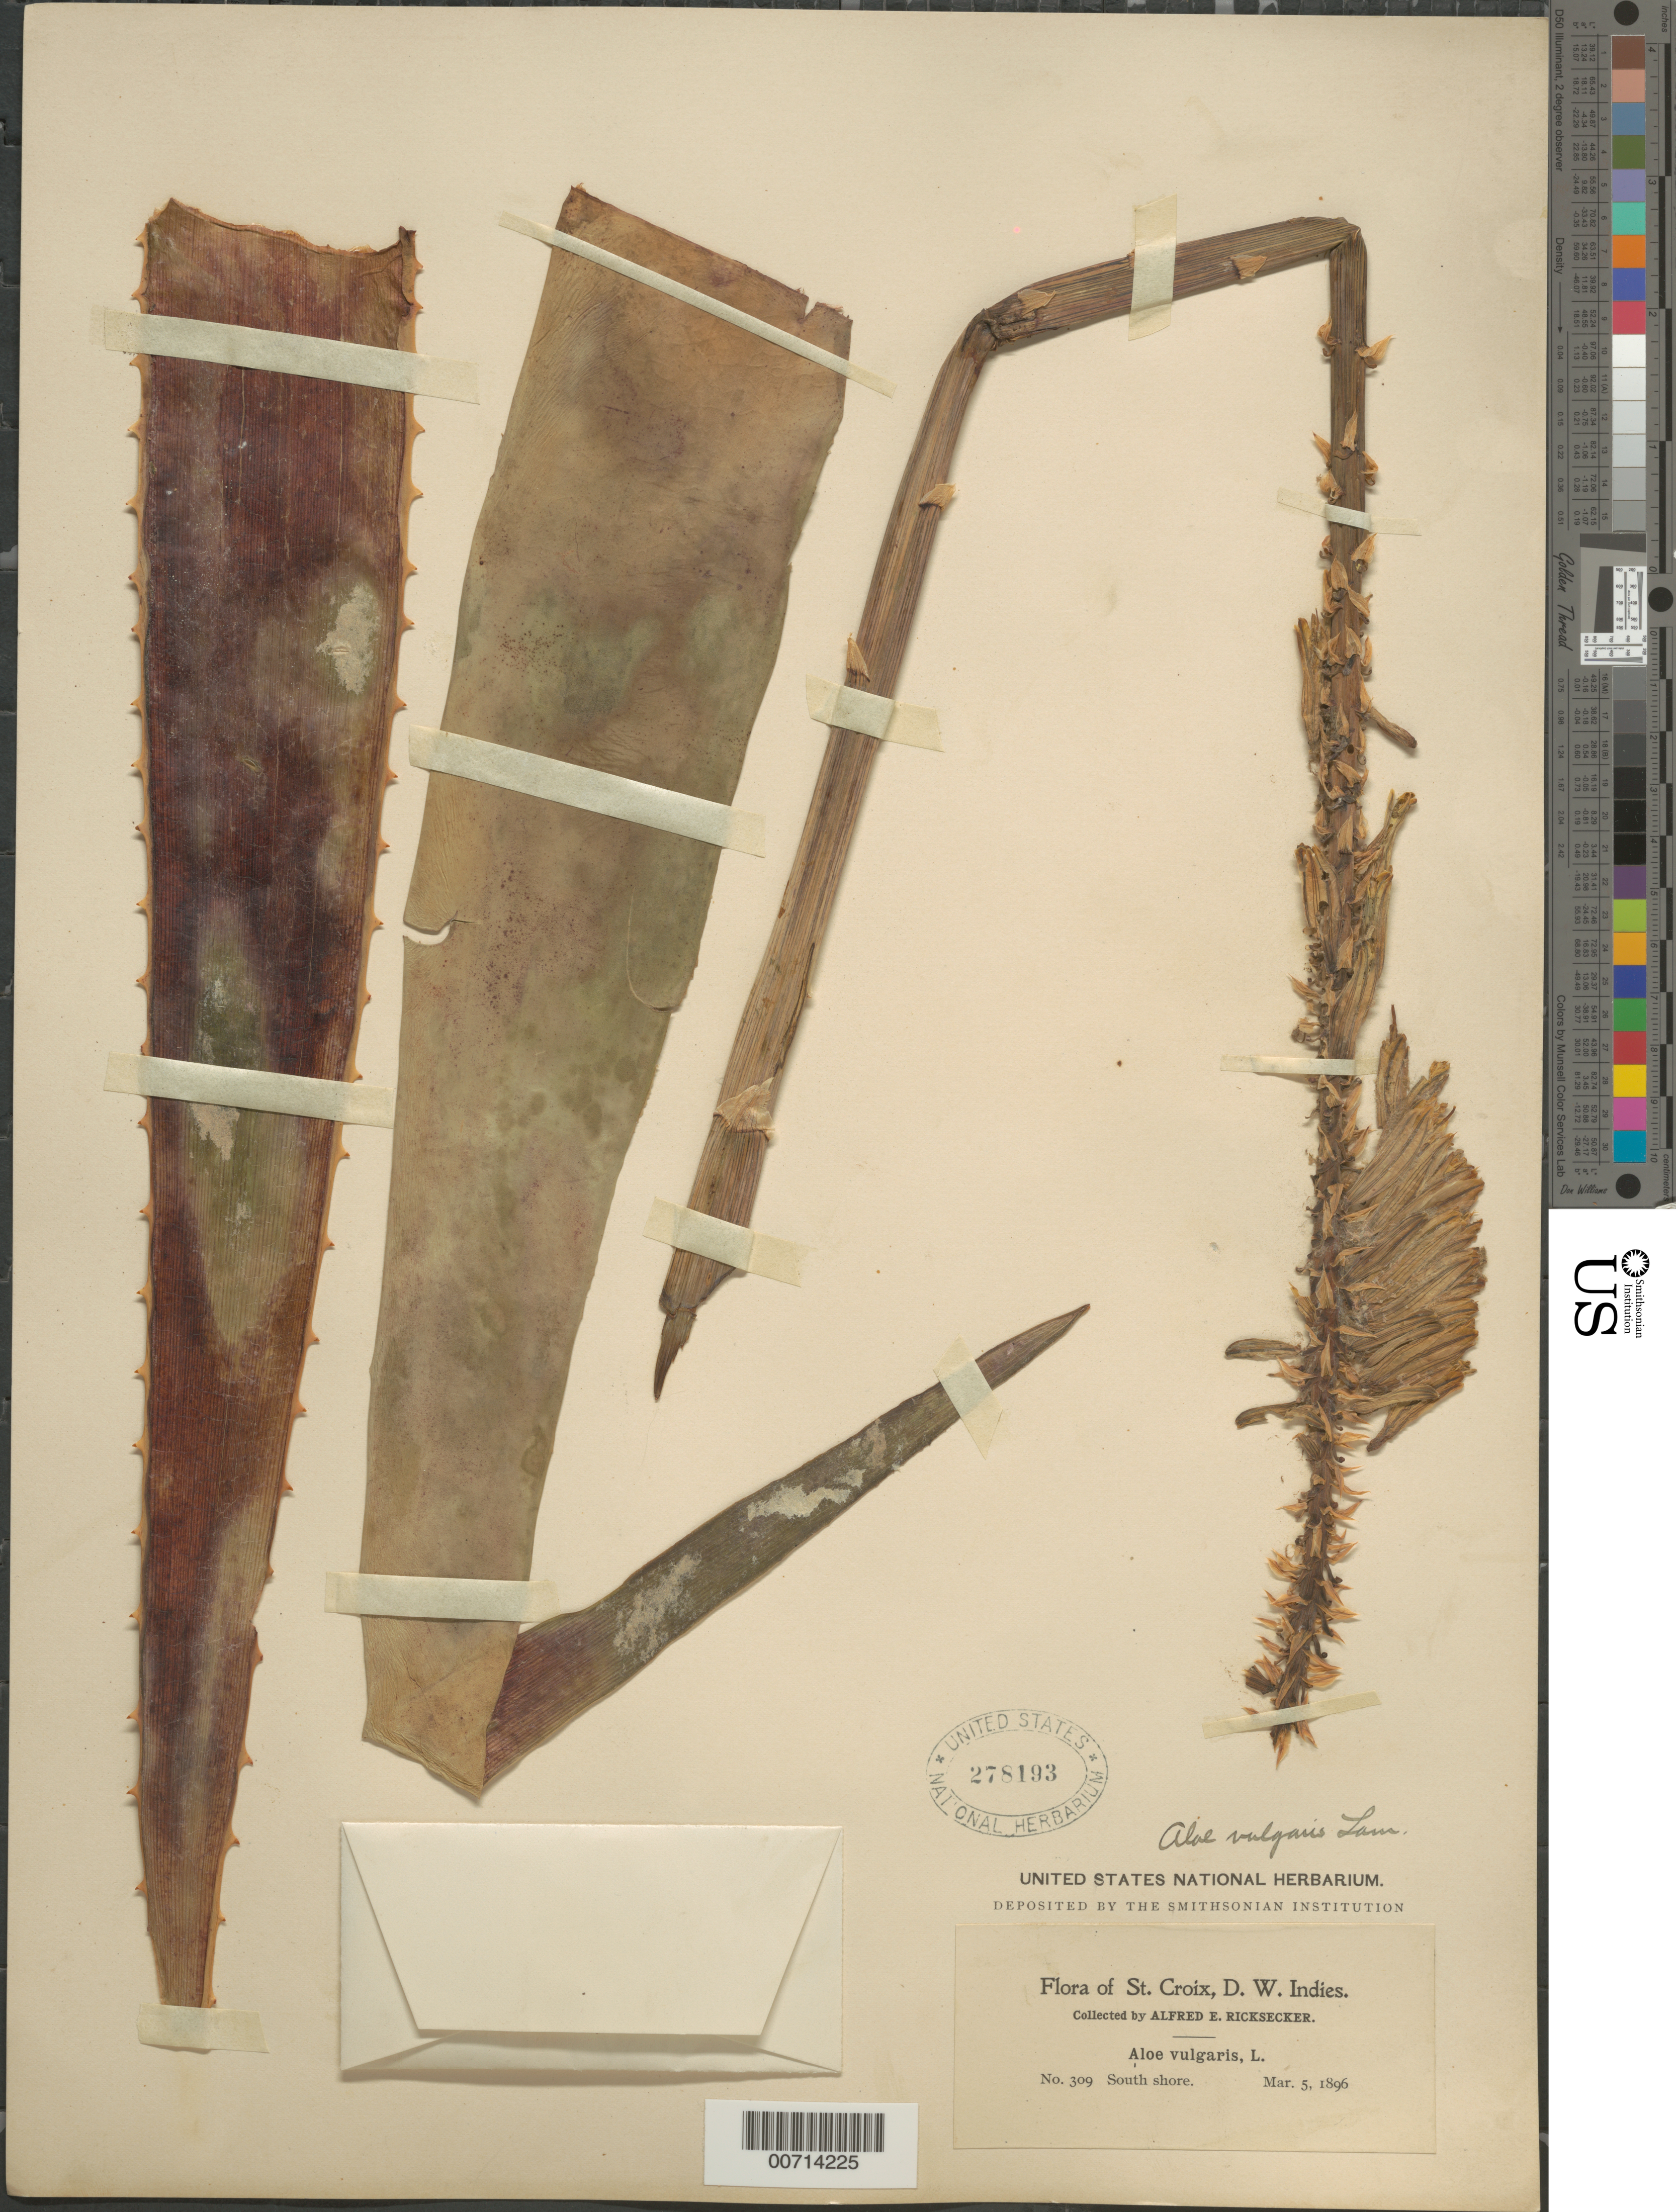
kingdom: Plantae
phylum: Tracheophyta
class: Liliopsida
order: Asparagales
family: Asphodelaceae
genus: Aloe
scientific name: Aloe vera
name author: L.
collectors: A. E. Ricksecker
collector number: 309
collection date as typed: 05 Mar 1896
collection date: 1896-03-05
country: U.S. Virgin Islands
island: St. Croix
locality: South Shore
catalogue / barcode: US 278193